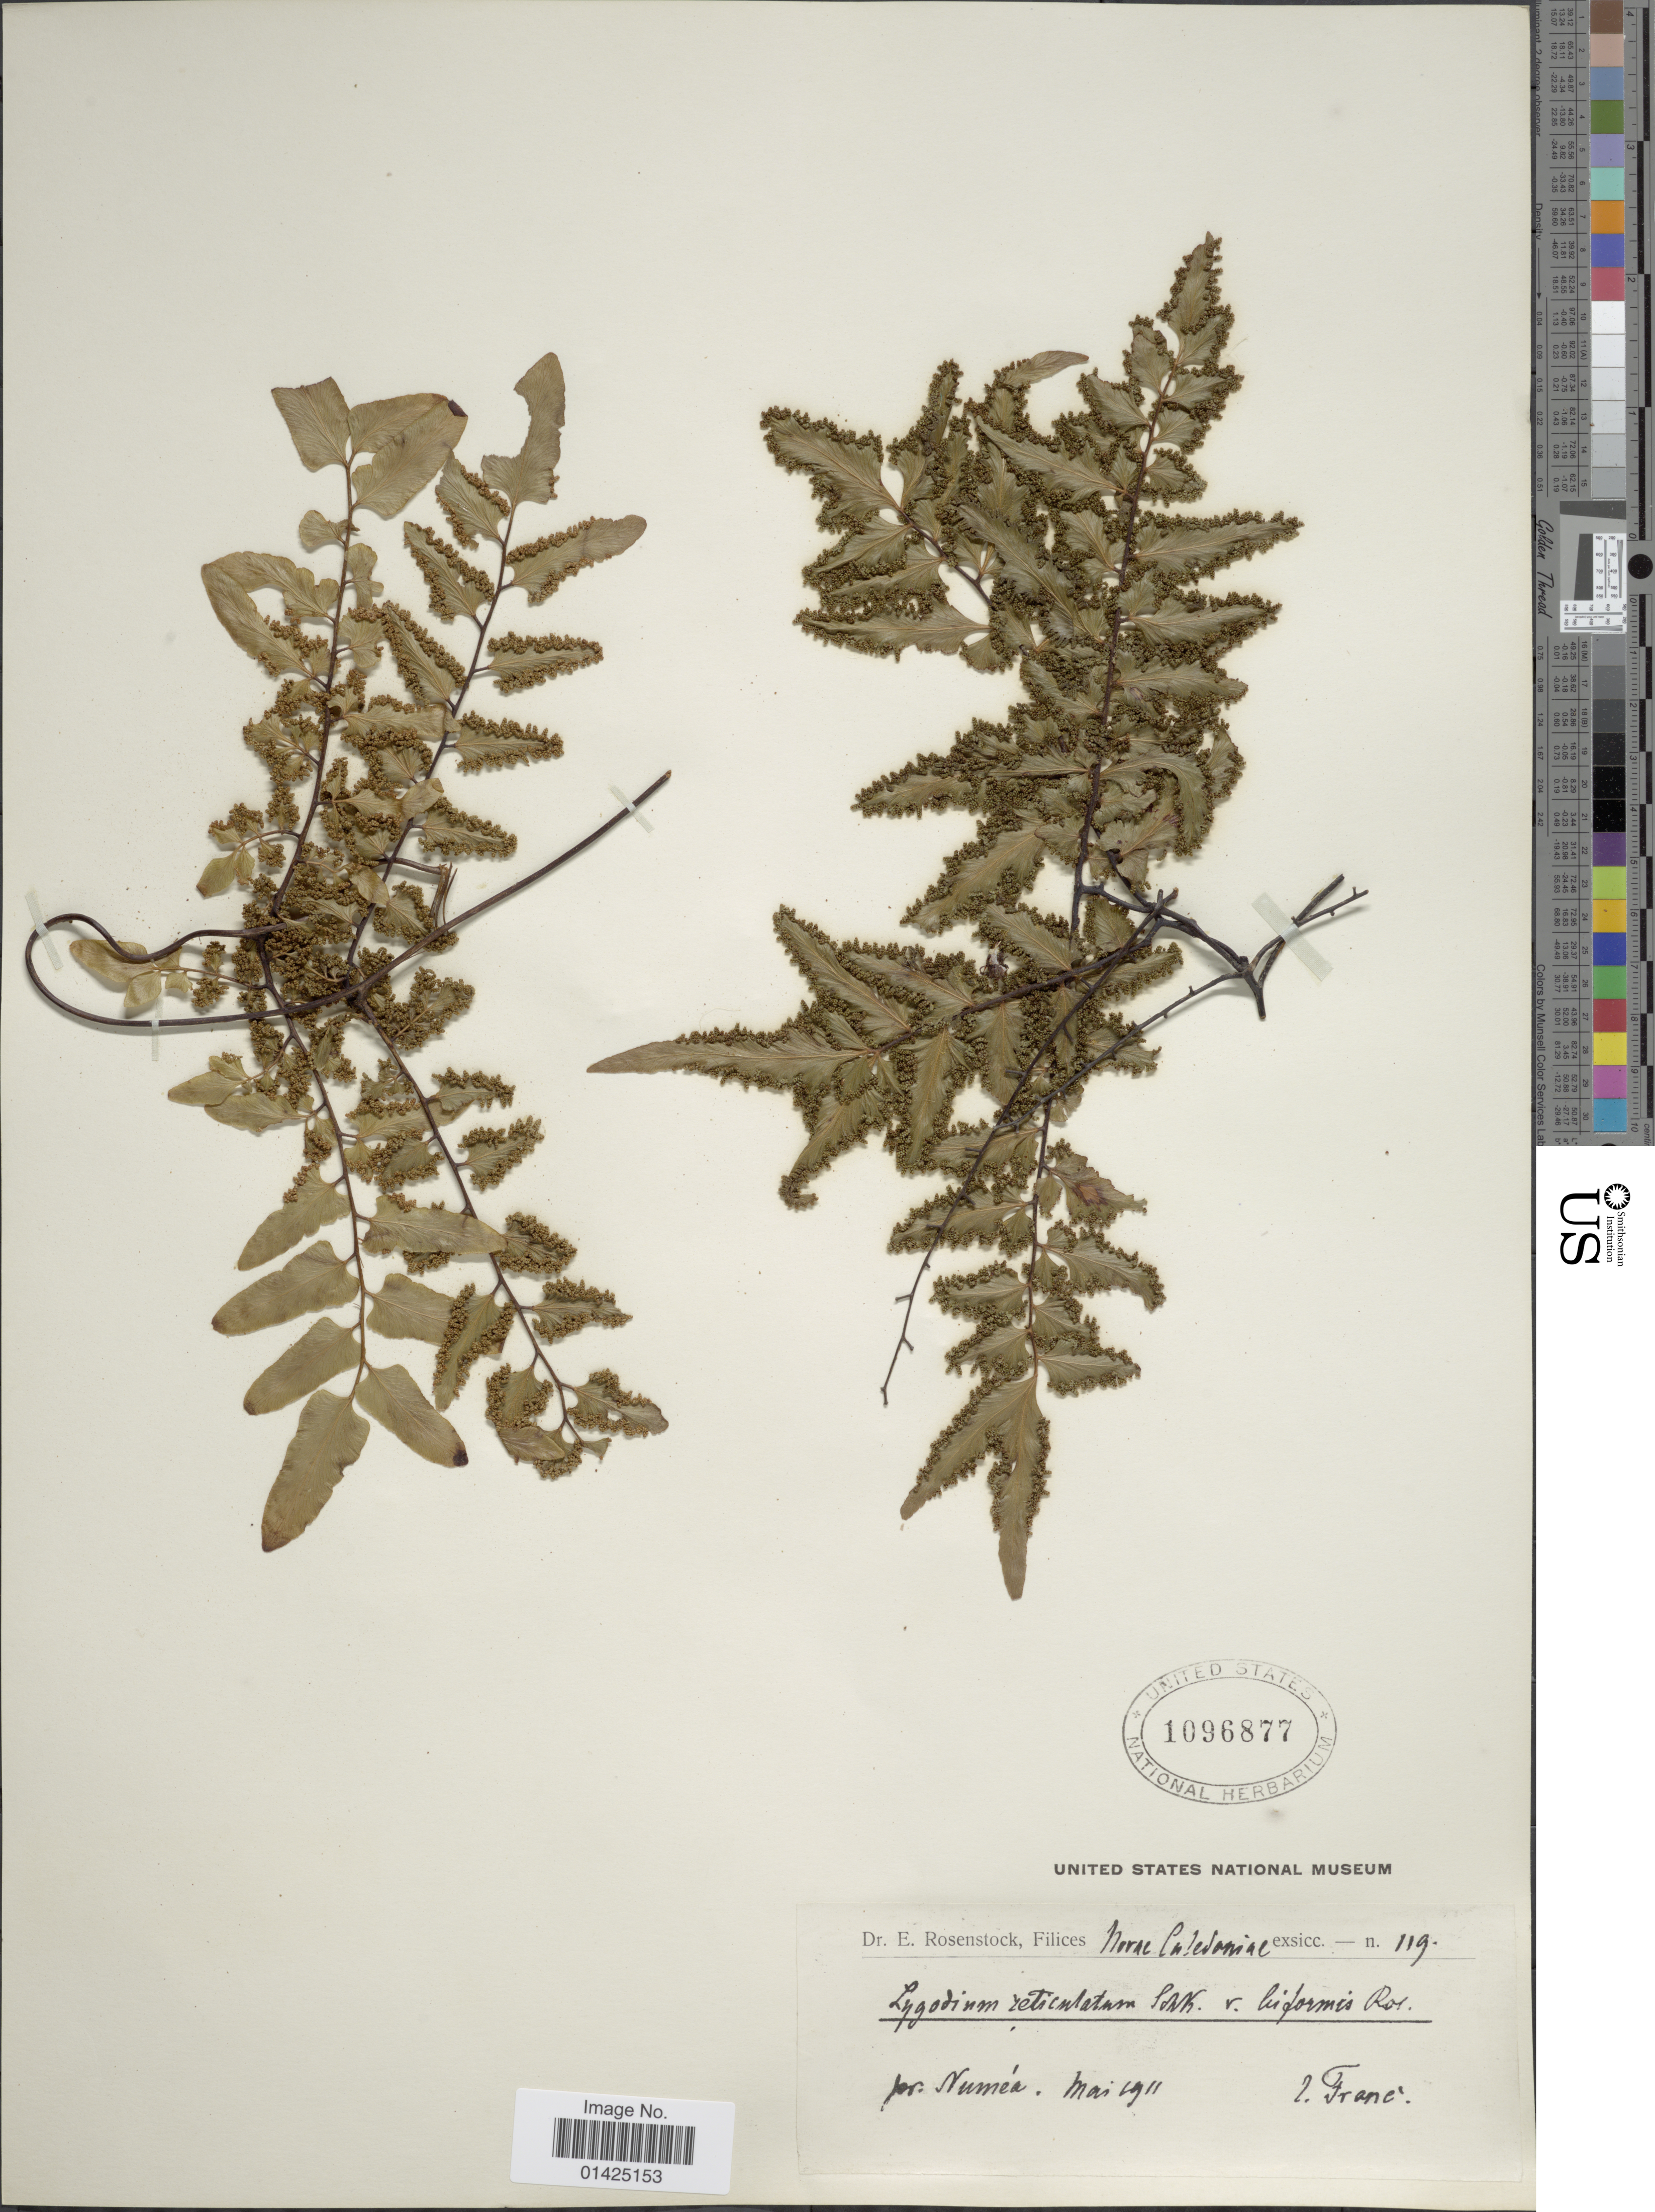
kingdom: Plantae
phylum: Tracheophyta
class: Polypodiopsida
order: Schizaeales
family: Lygodiaceae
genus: Lygodium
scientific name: Lygodium reticulatum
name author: Schkuhr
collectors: I. Franc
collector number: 119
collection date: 1911-05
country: New Caledonia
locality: Pr. Numeá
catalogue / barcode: US 1096877